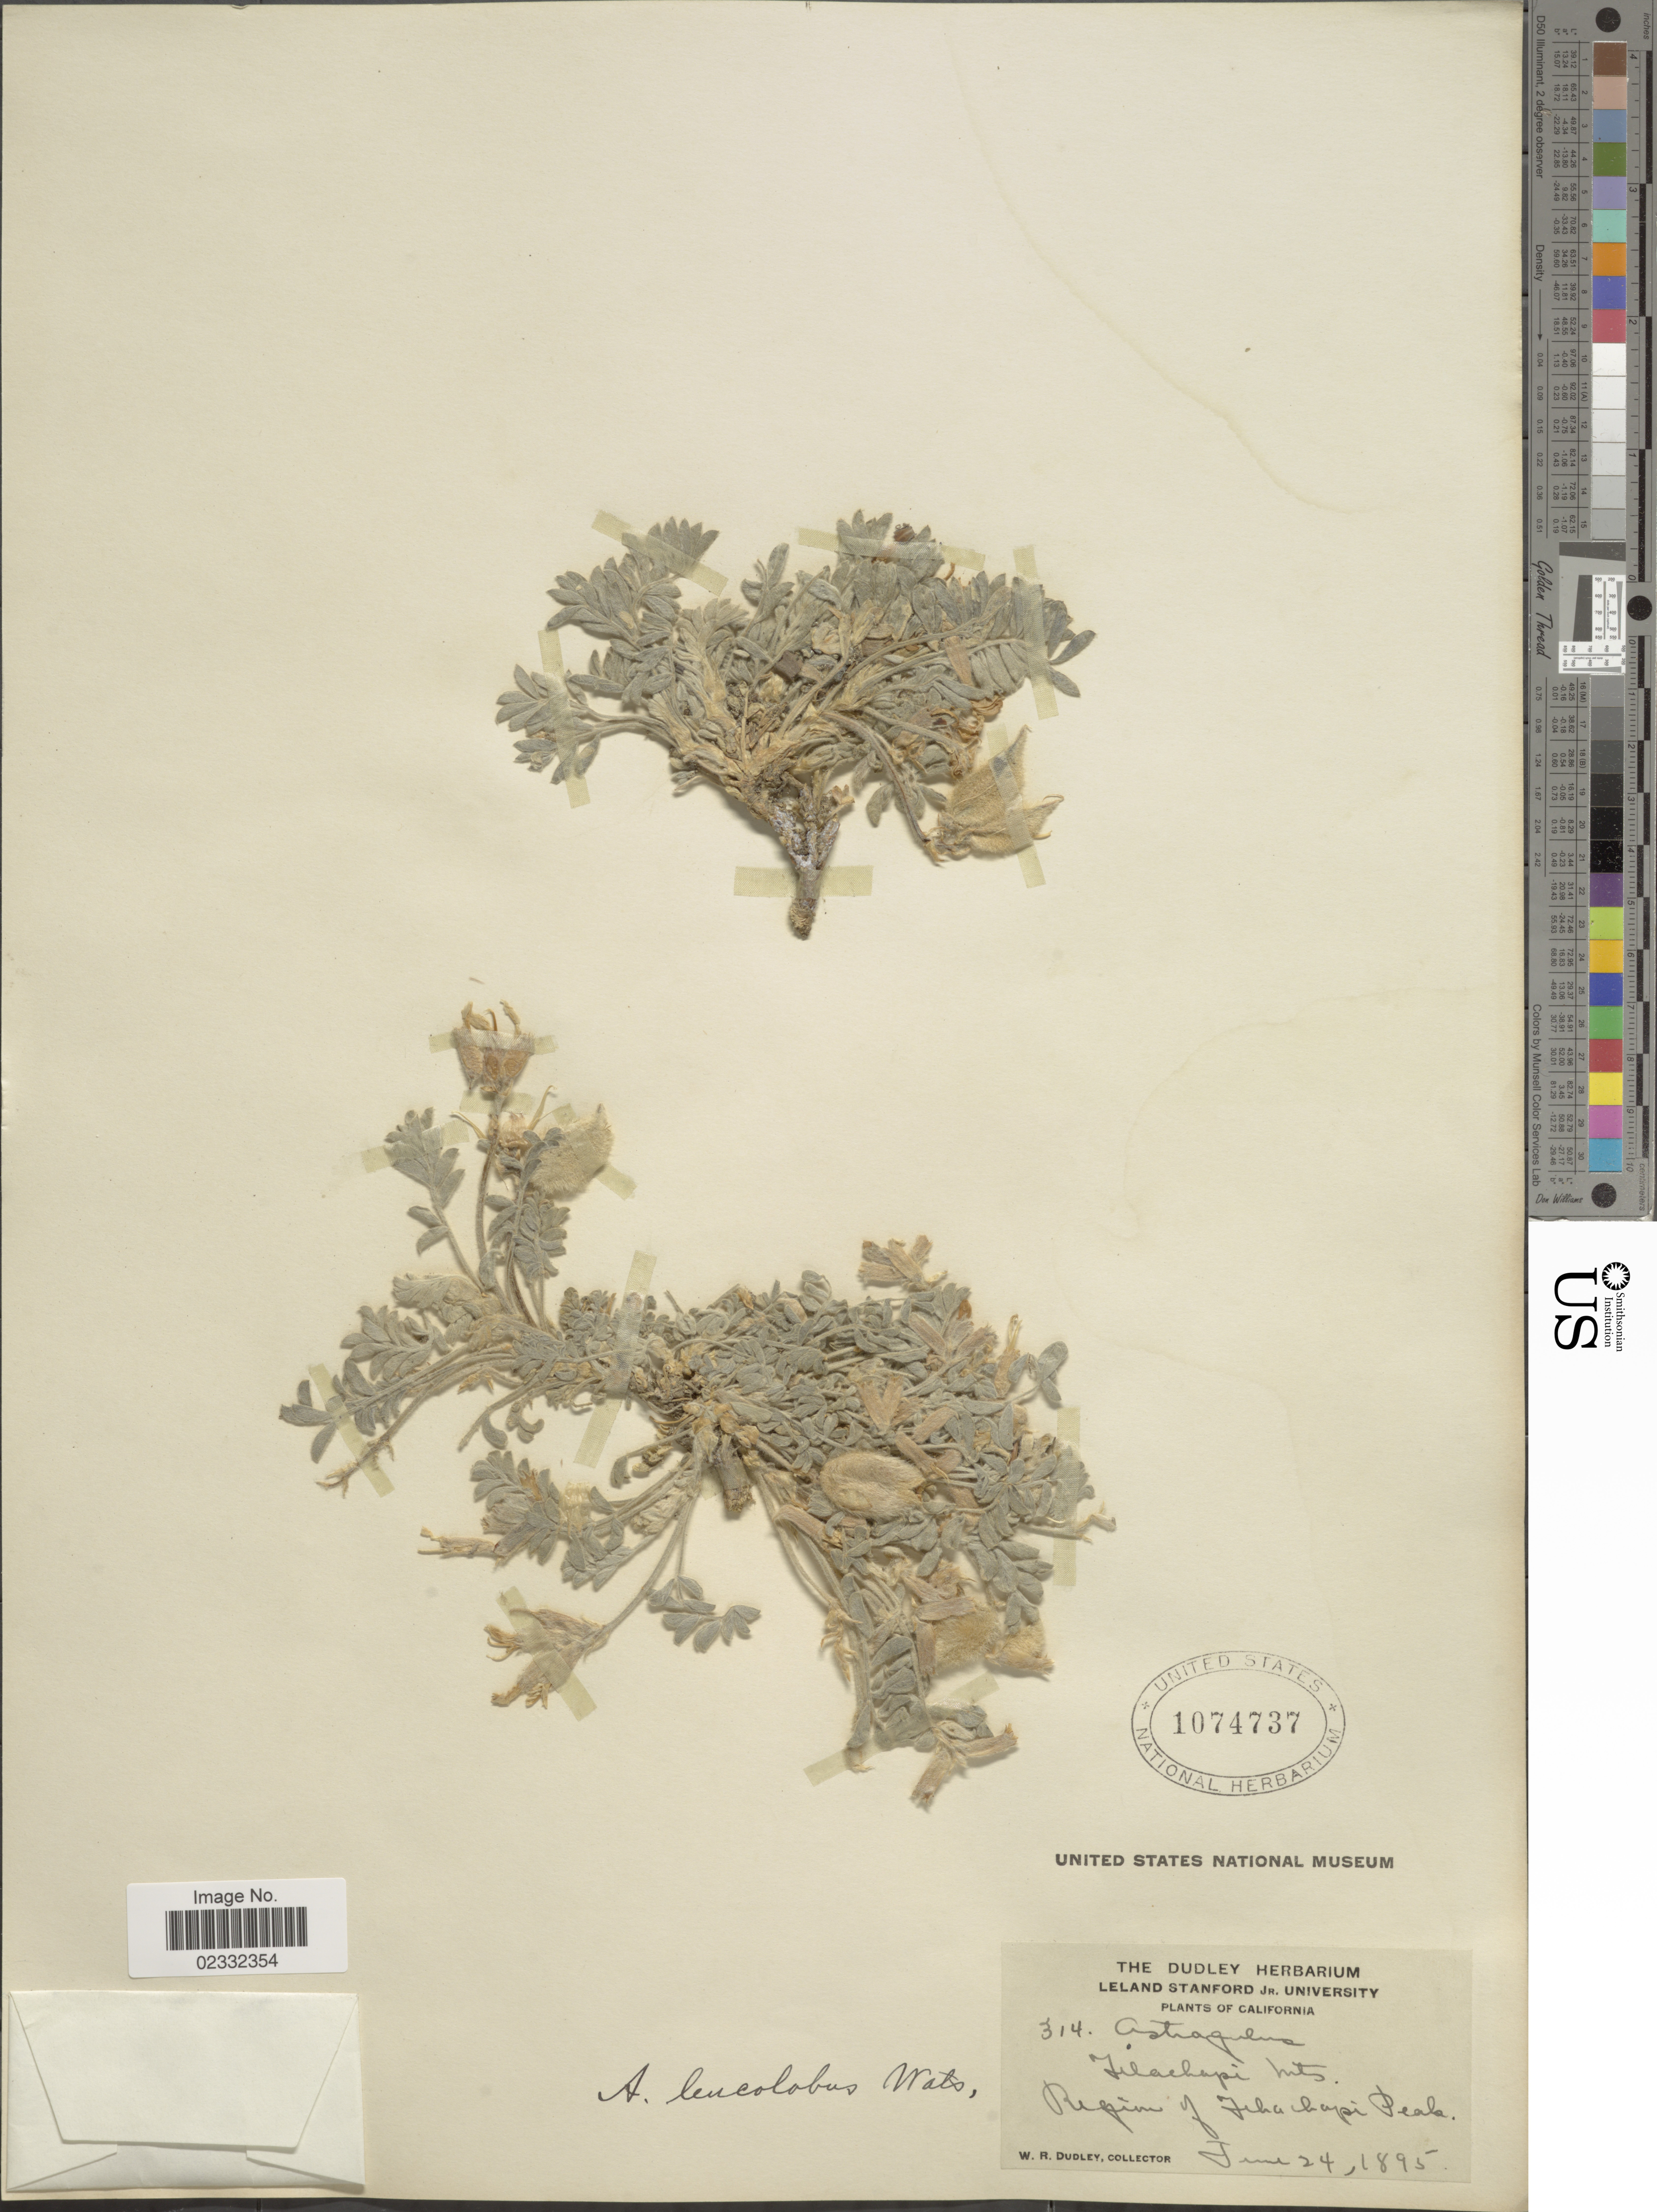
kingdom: Plantae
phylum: Tracheophyta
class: Magnoliopsida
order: Fabales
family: Fabaceae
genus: Astragalus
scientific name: Astragalus leucolobus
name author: S. Watson ex M.E. Jones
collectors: W. Dudley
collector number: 314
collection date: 1895-06-24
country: United States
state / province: California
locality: California. Tehachapi Mts. of Tehachapi Peak.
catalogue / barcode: US 1074737